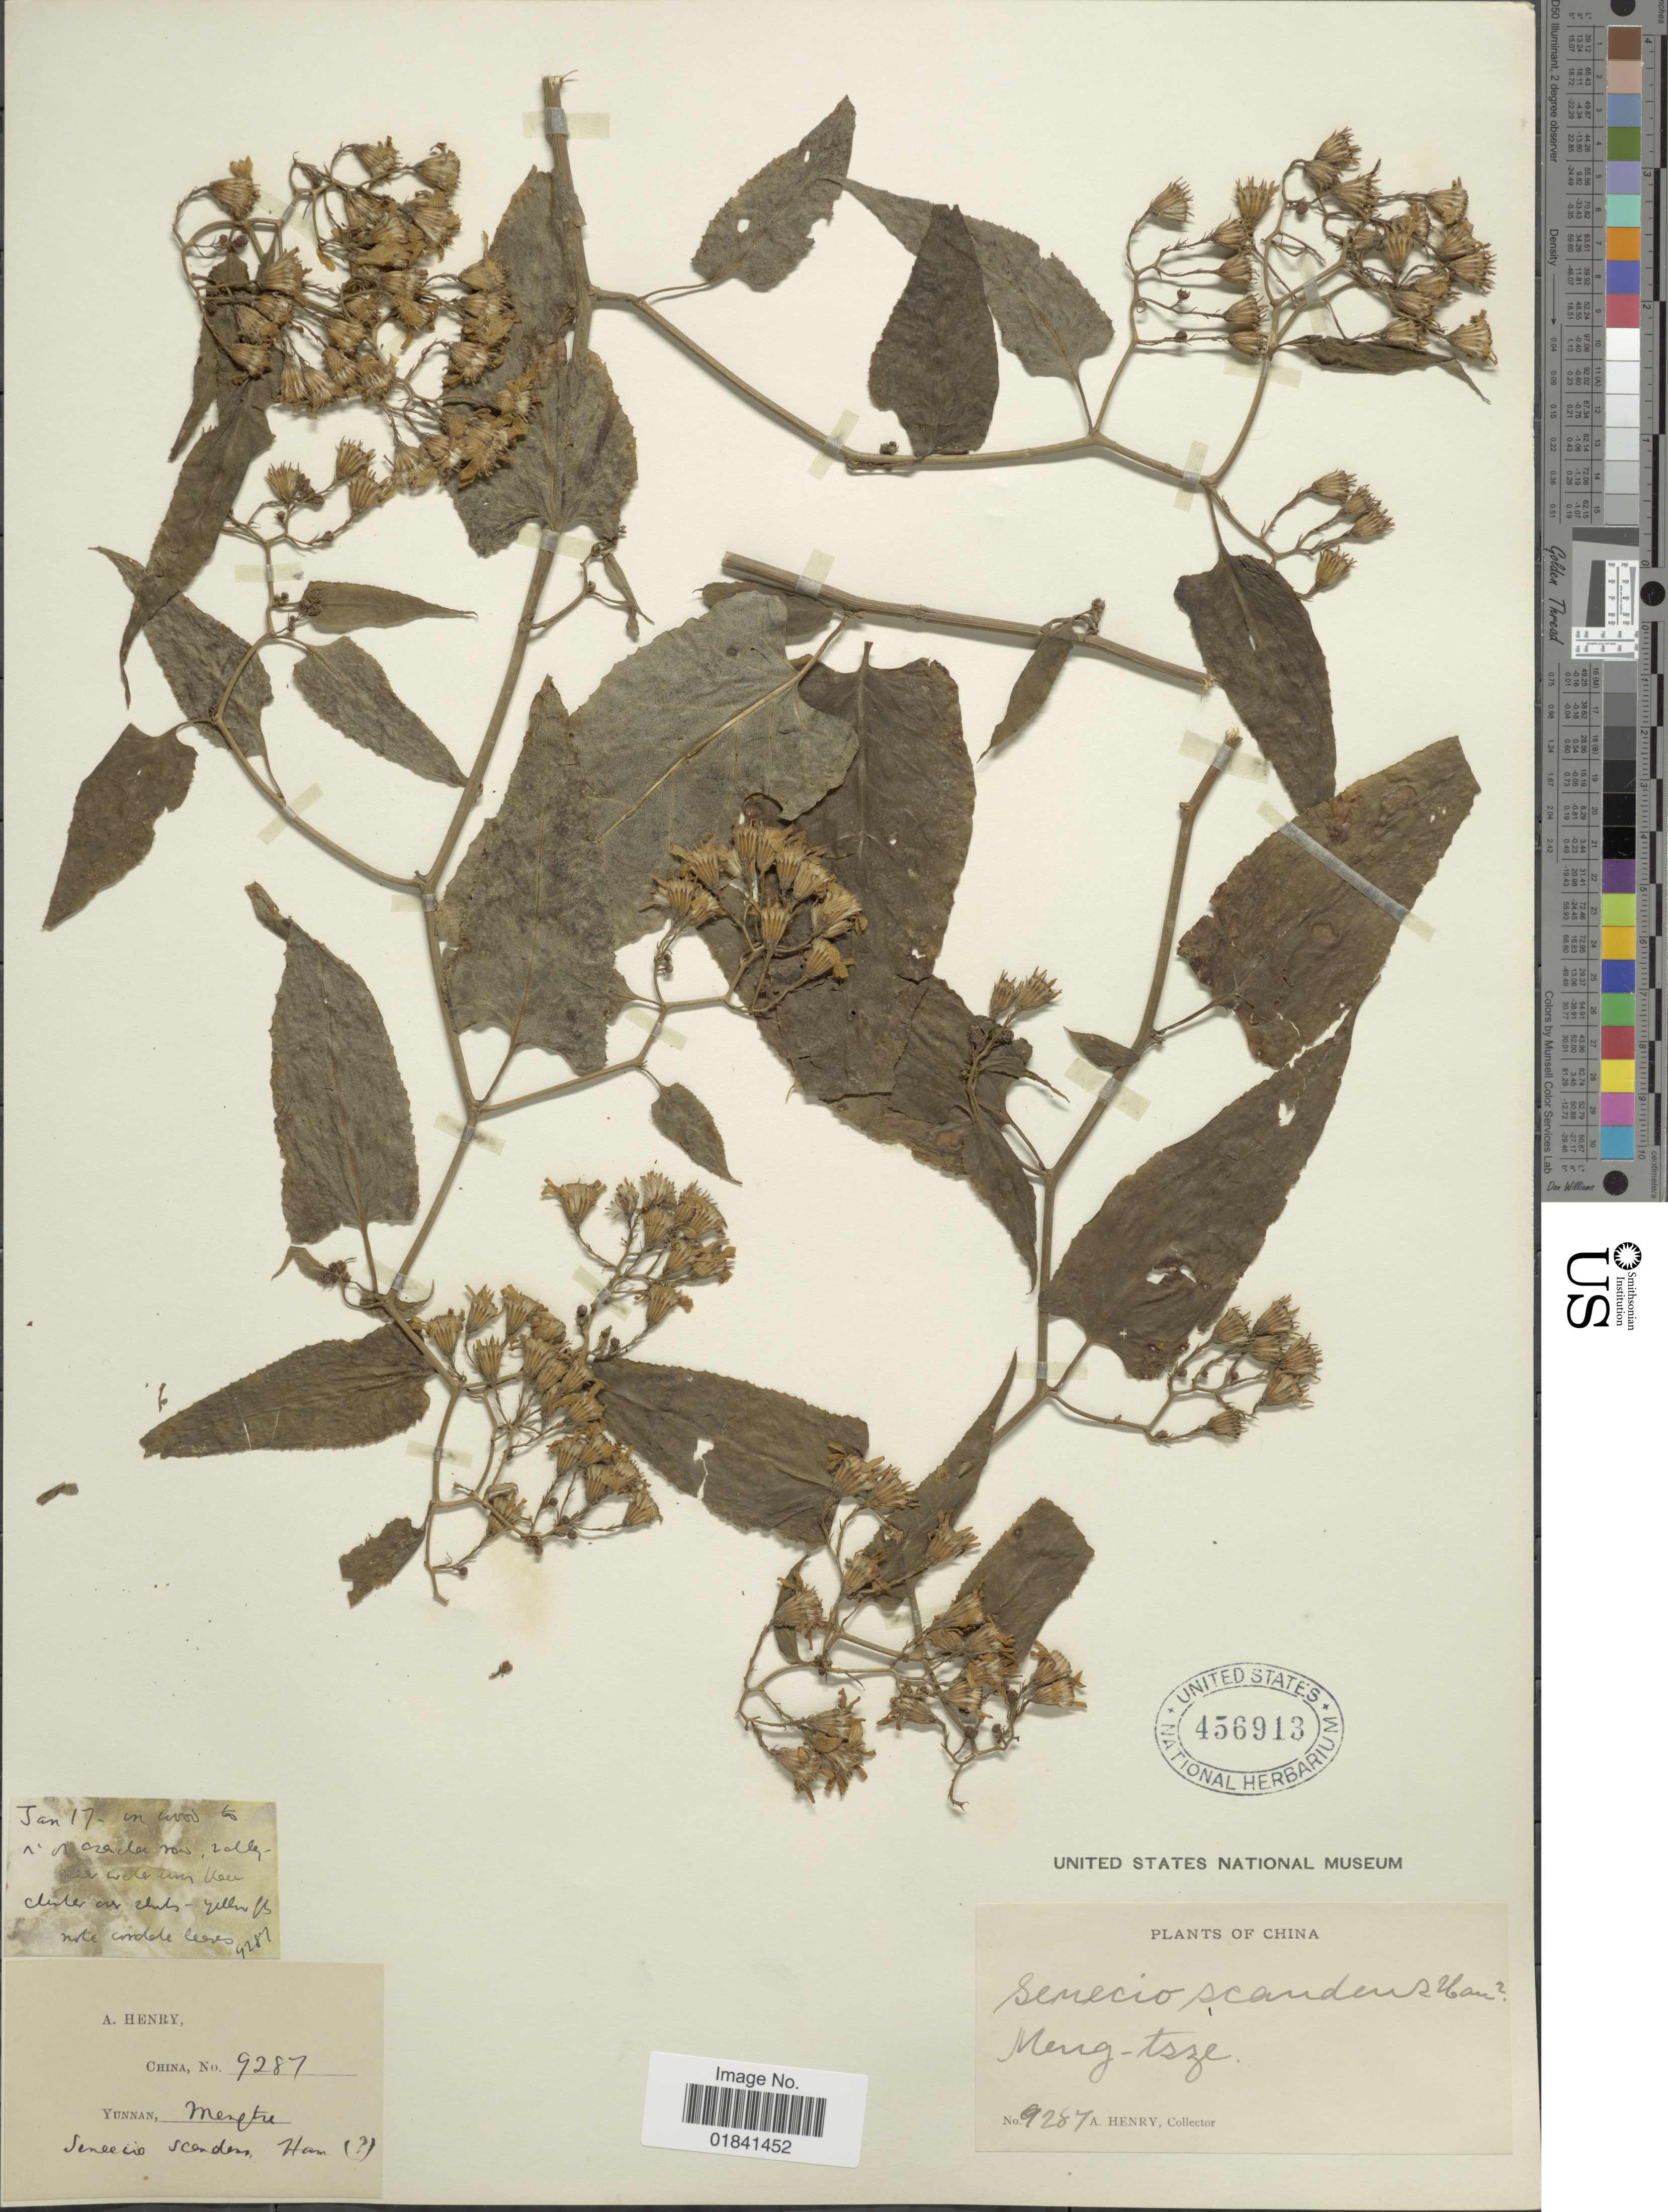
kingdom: Plantae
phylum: Tracheophyta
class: Magnoliopsida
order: Asterales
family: Asteraceae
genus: Senecio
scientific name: Senecio scandens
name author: Buch.-Ham. ex D. Don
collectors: A. Henry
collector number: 9287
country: China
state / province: Yunnan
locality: Mengtze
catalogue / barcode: US 456913